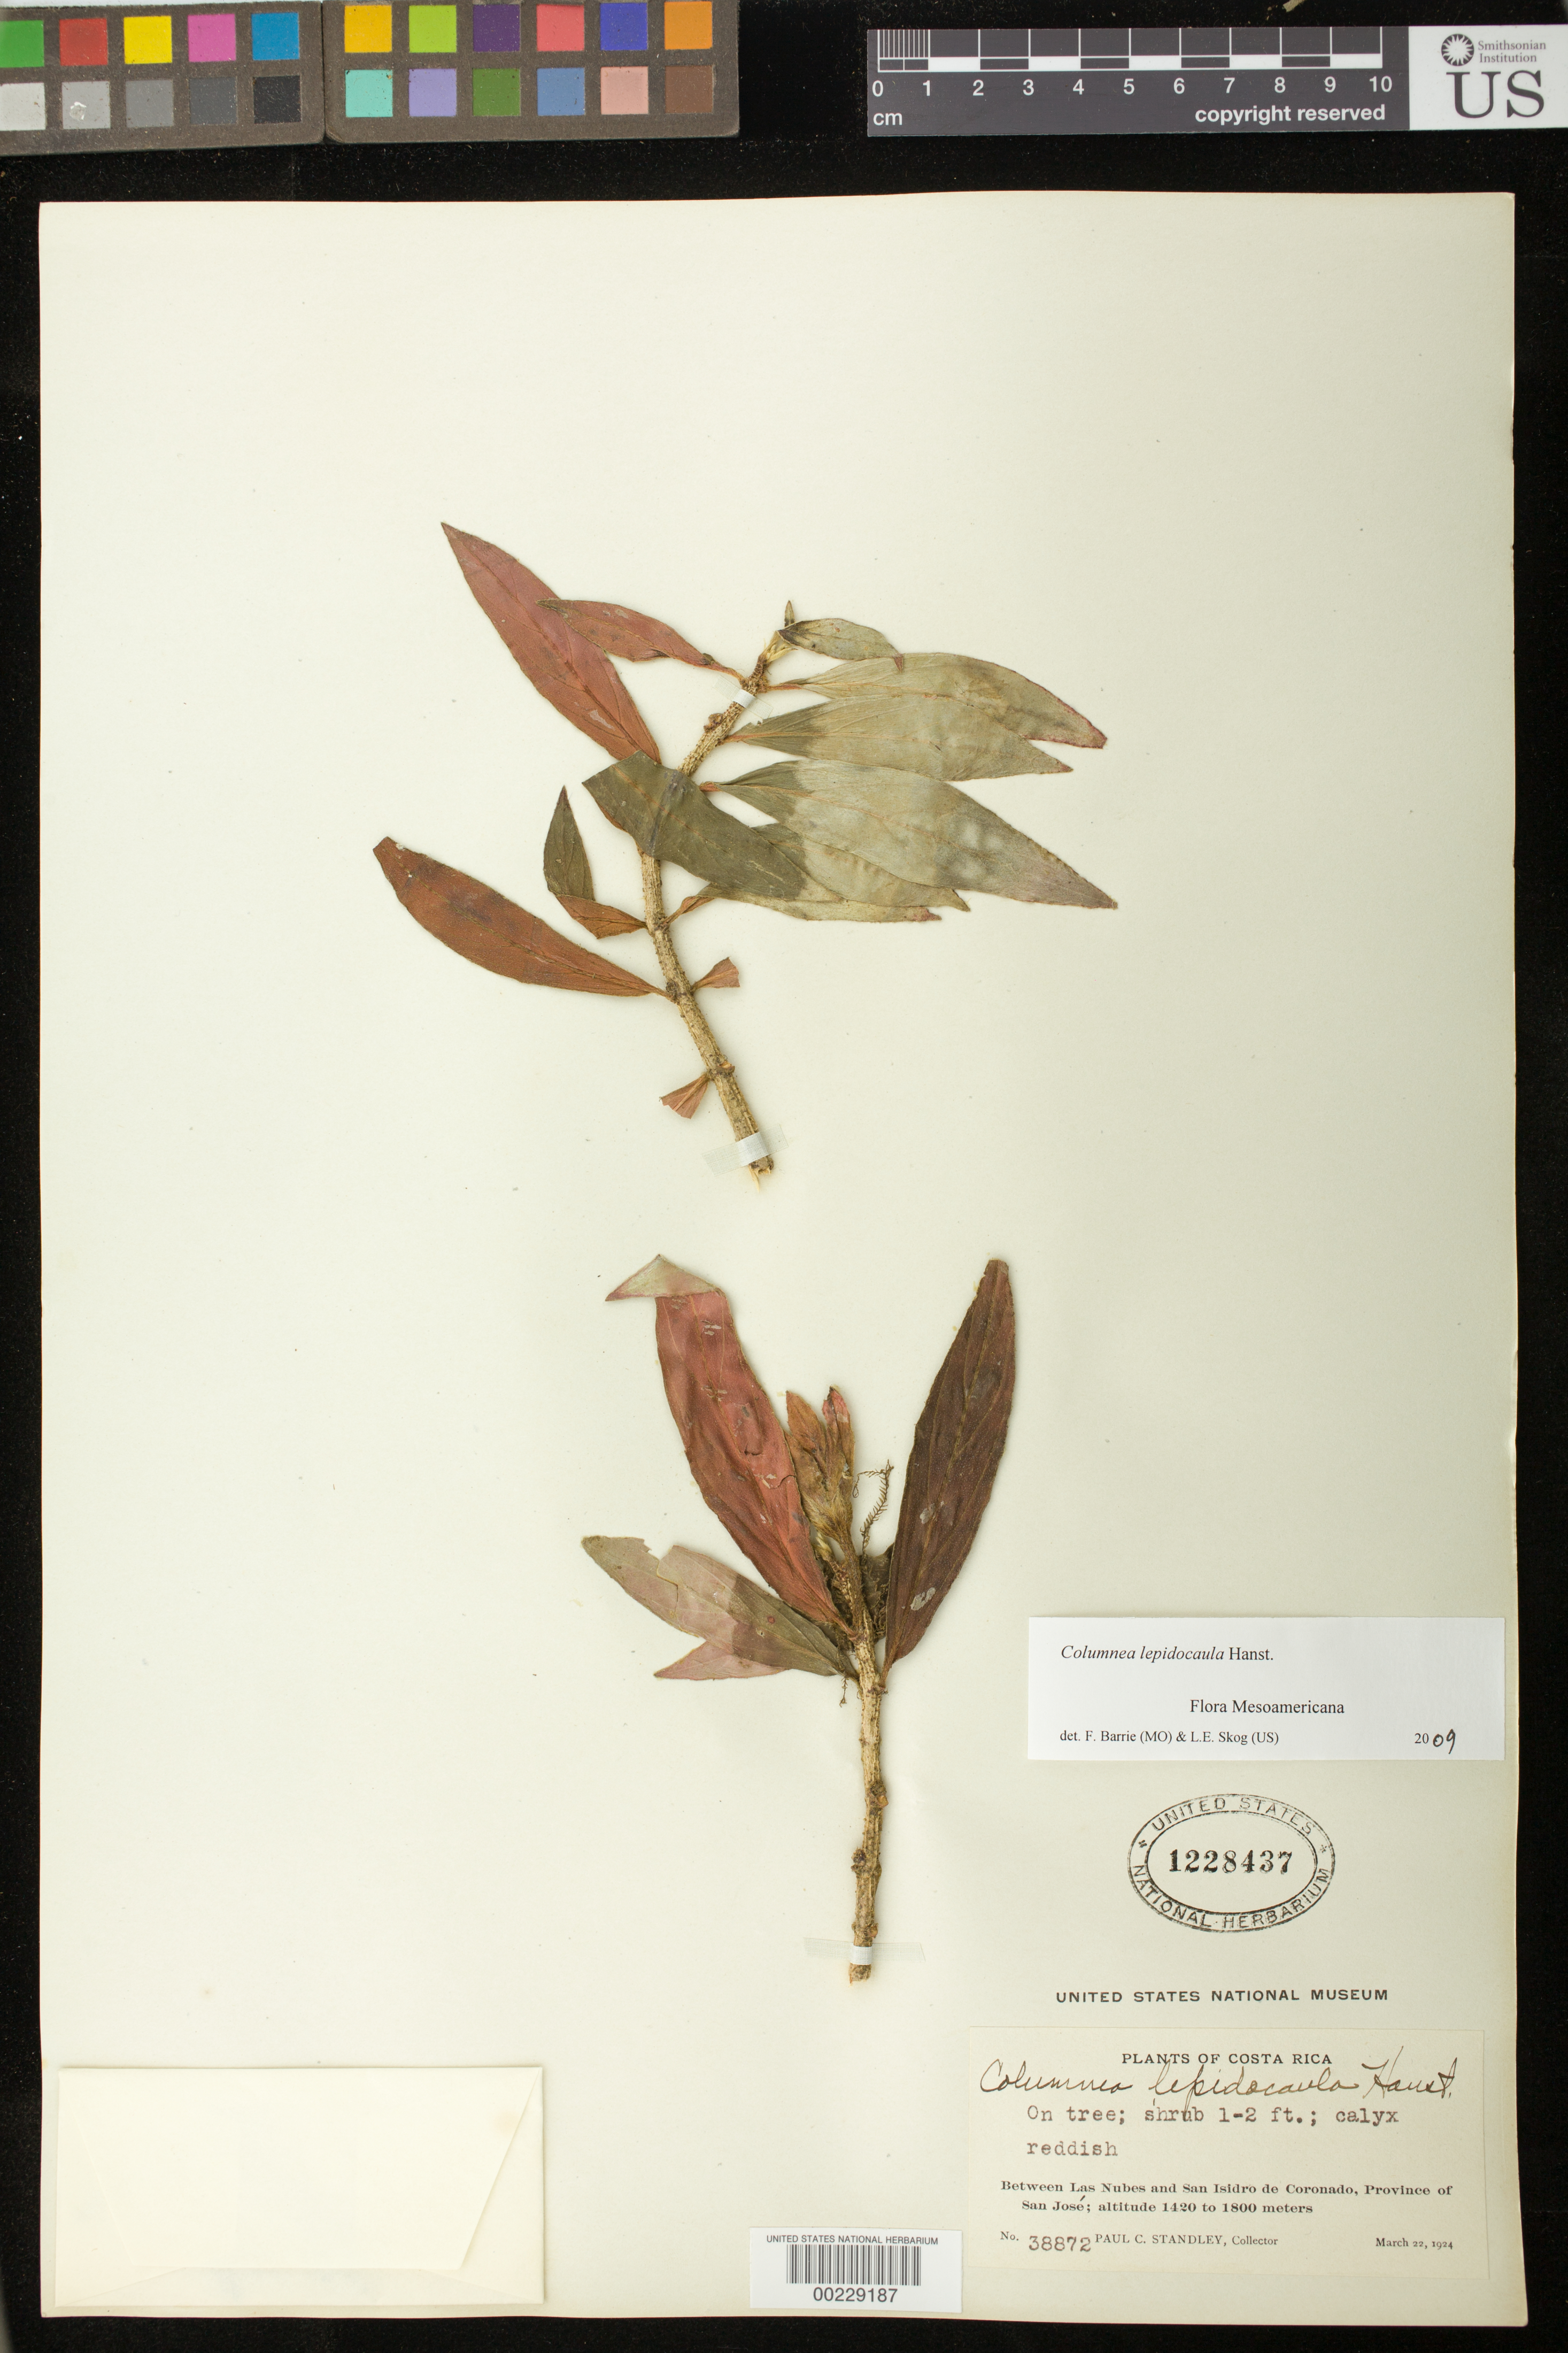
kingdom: Plantae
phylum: Tracheophyta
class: Magnoliopsida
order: Lamiales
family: Gesneriaceae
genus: Columnea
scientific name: Columnea lepidocaula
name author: Hanst.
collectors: P. C. Standley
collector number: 38872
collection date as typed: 22 Mar 1924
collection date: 1924-03-22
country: Costa Rica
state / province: San José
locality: Between Las Nubes and San Isidro de Coronado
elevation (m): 1420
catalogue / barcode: US 1228437